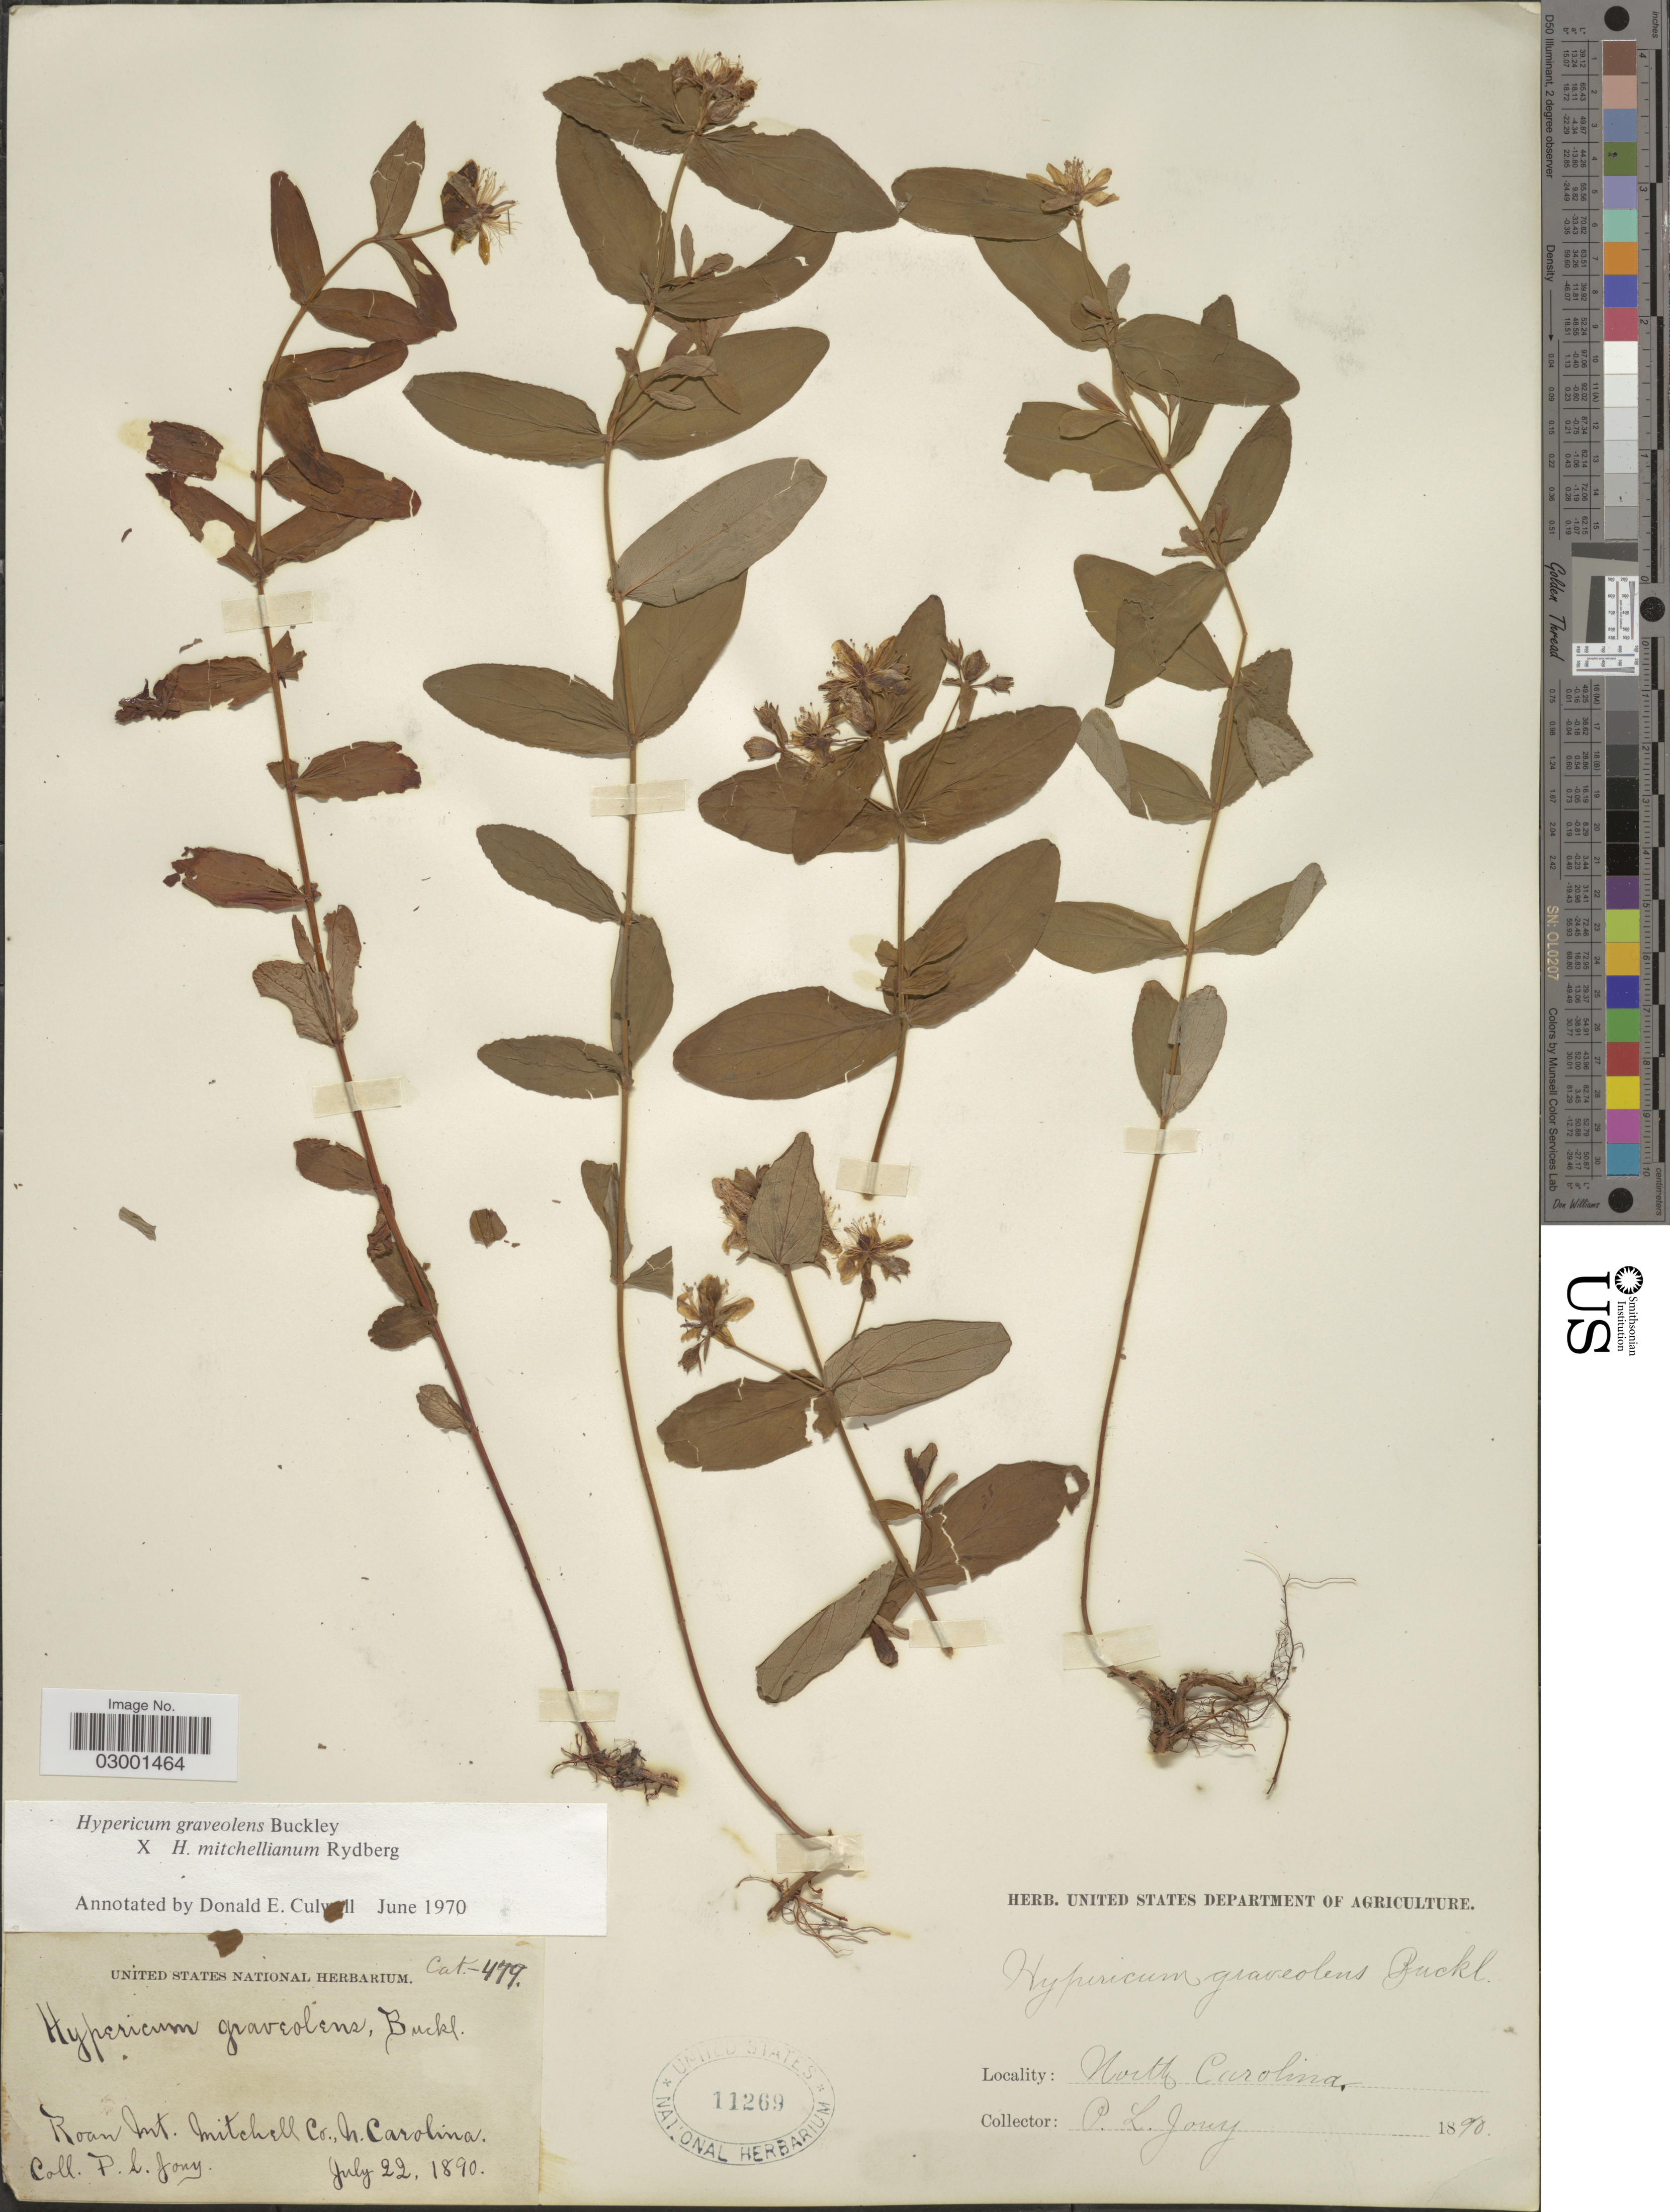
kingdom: Plantae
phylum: Tracheophyta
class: Magnoliopsida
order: Malpighiales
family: Hypericaceae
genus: Hypericum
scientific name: Hypericum graveolens x H. x mitchellianum Rydb.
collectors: P. Jony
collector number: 479?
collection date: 1890-07-22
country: United States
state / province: North Carolina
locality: Roan Mt. Mitchell Co.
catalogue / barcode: US 11269